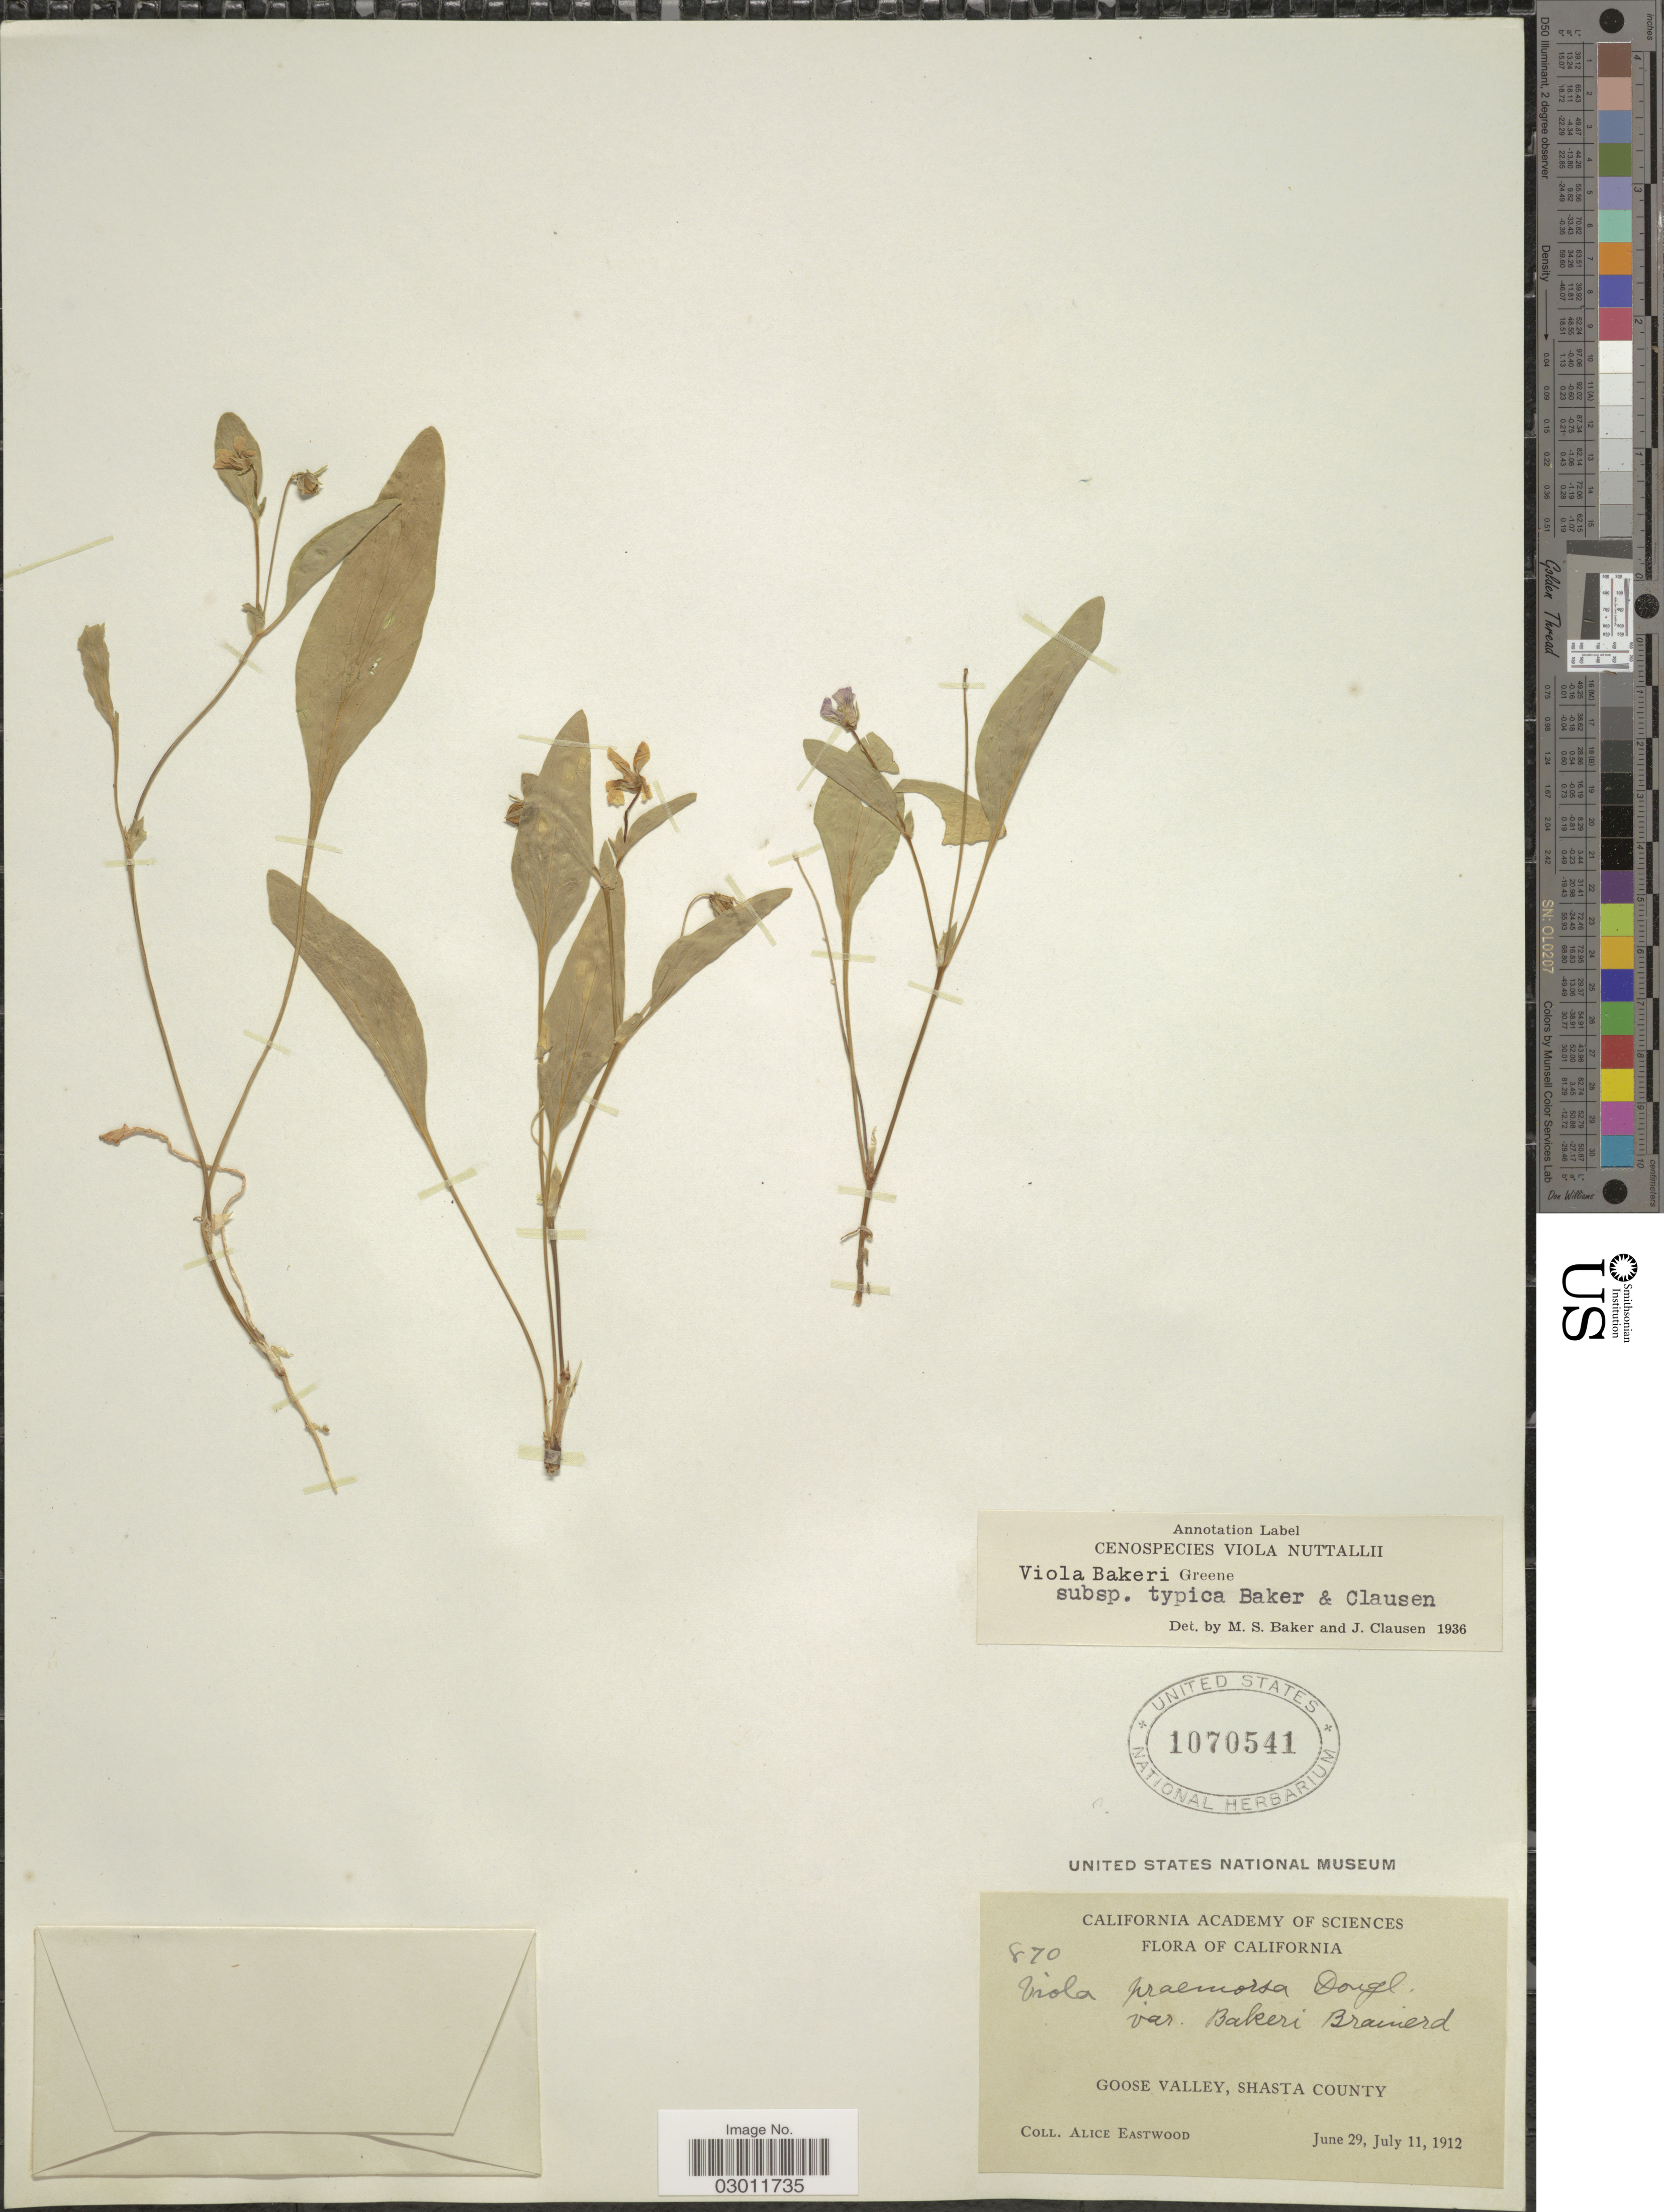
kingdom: Plantae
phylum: Tracheophyta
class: Magnoliopsida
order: Malpighiales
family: Violaceae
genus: Viola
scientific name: Viola bakeri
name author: Greene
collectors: A. Eastwood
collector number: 870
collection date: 1912-06-29/1912-07-11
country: United States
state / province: California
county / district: Shasta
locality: Goose Valley, Shasta County.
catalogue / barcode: US 1070541